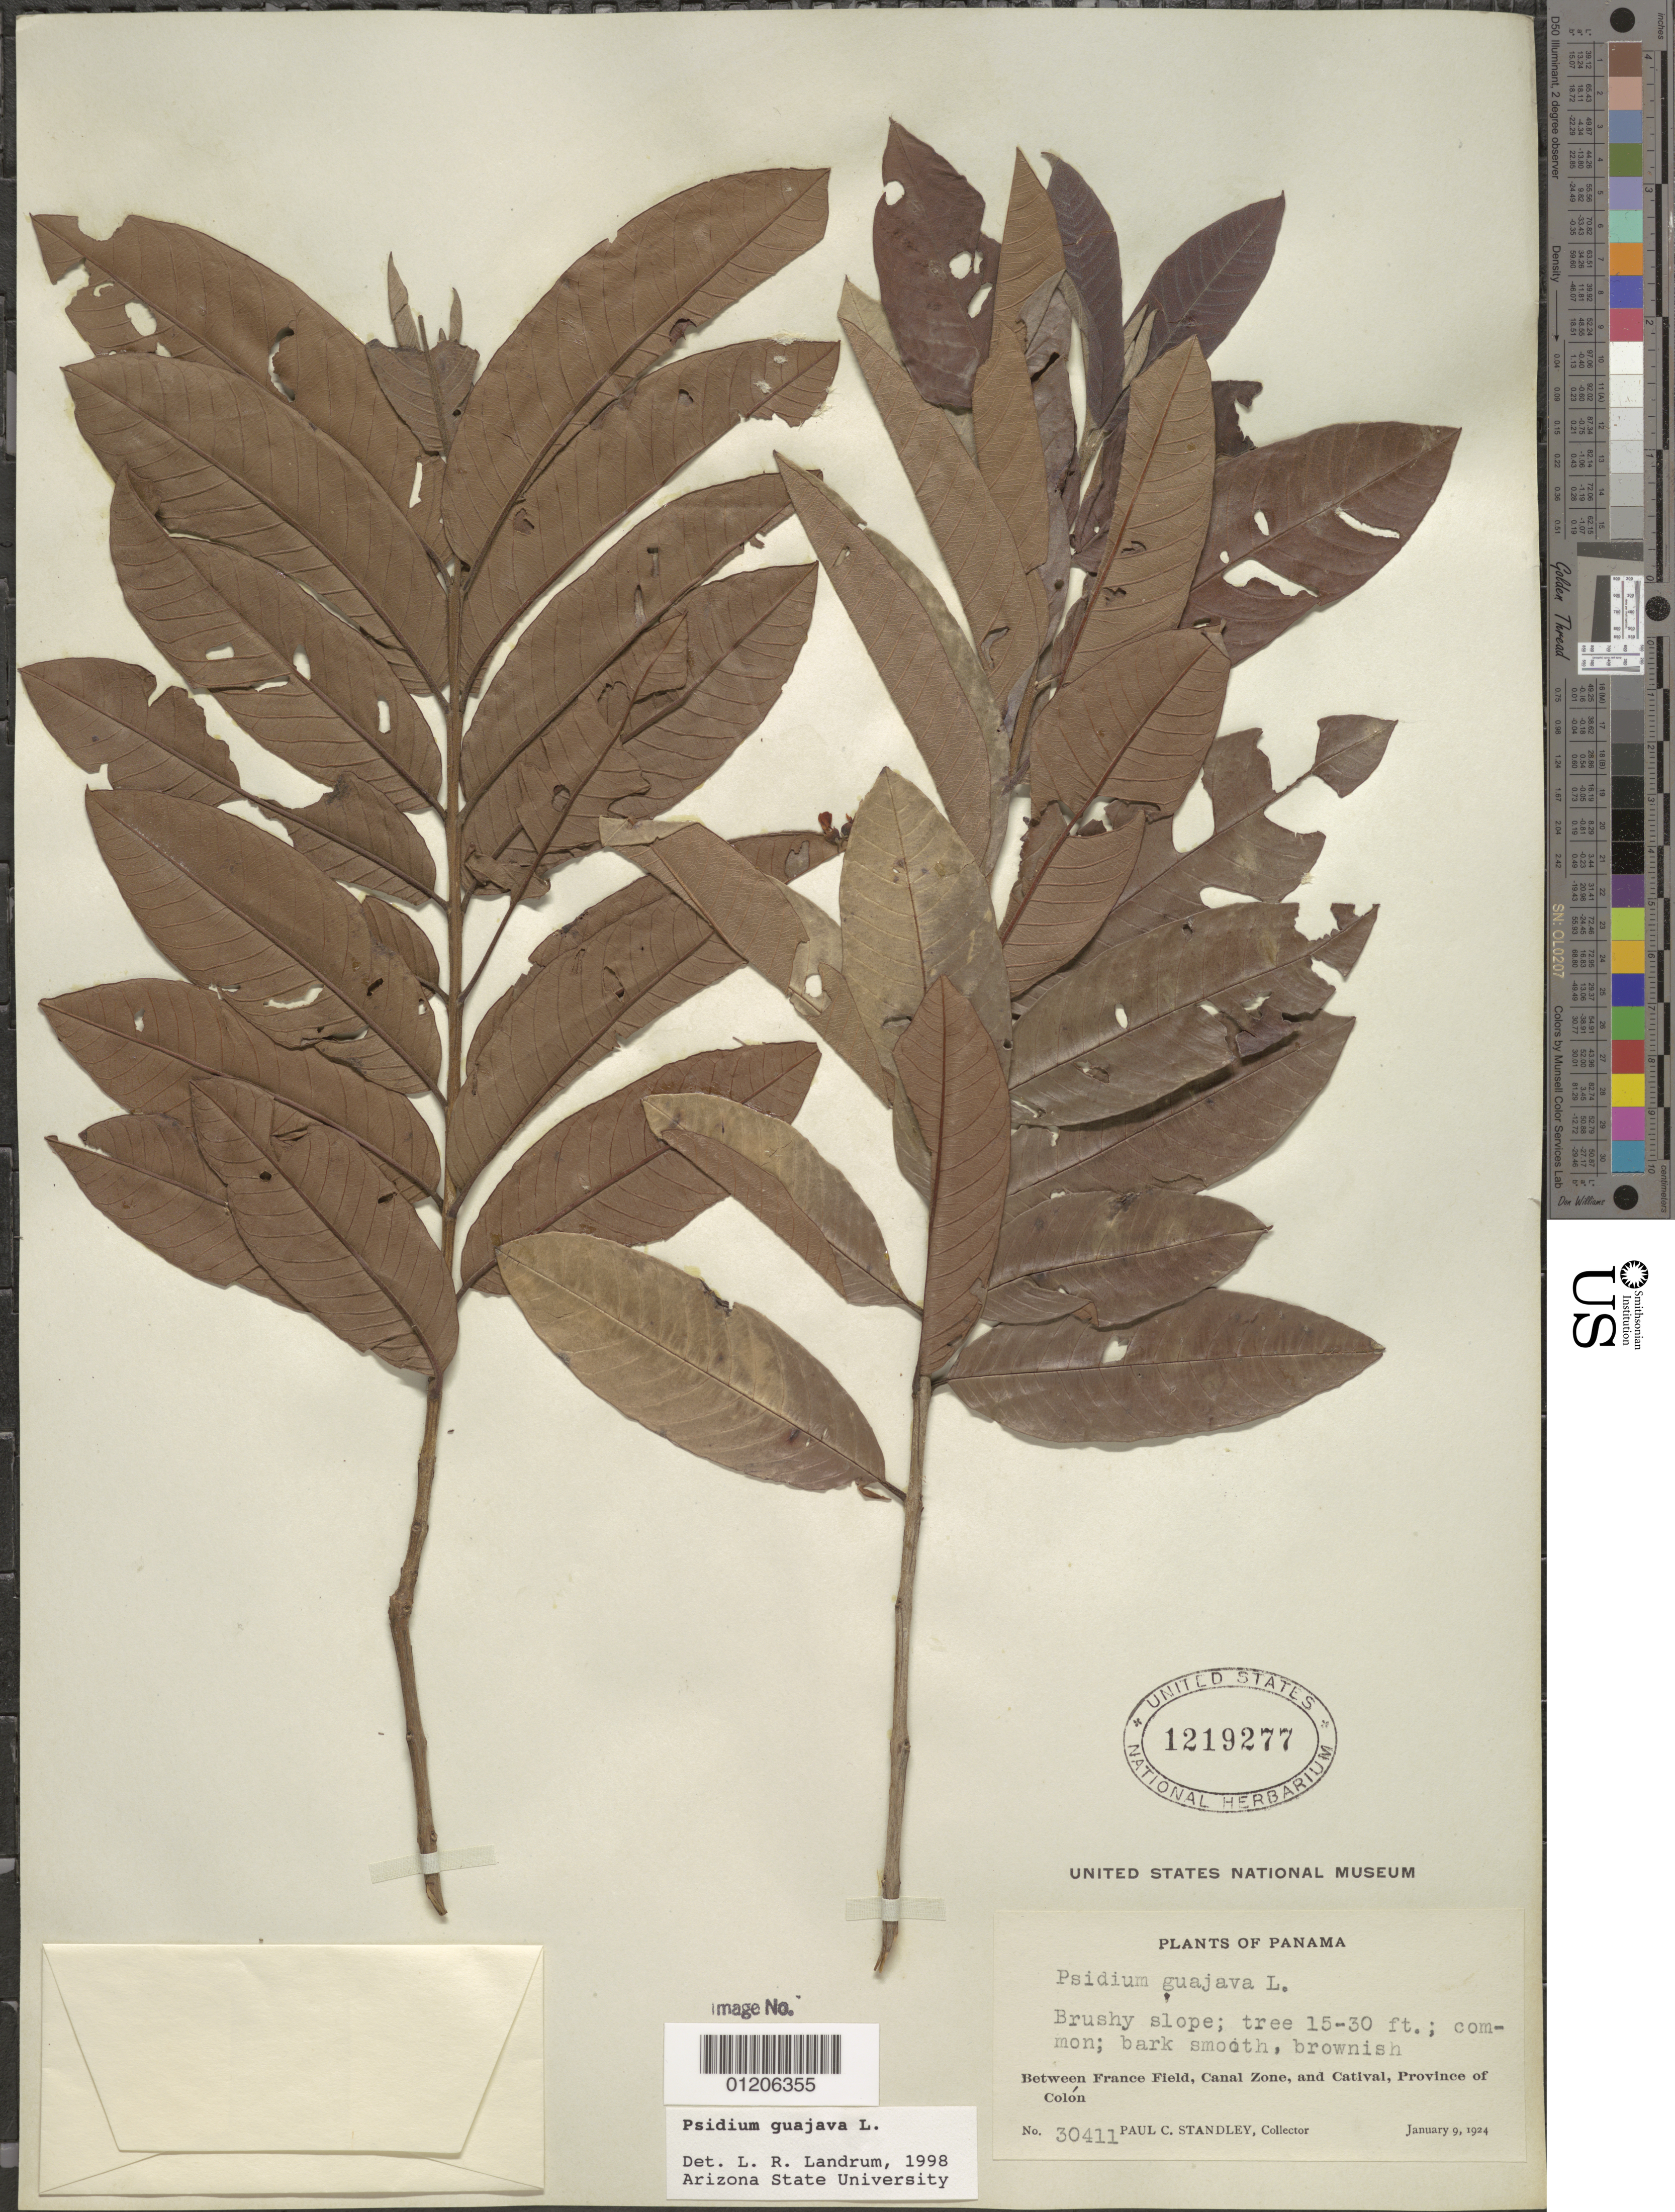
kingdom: Plantae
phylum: Tracheophyta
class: Magnoliopsida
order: Myrtales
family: Myrtaceae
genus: Psidium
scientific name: Psidium guajava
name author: L.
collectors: P. C. Standley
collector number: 30411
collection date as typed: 09 Jan 1924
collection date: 1924-01-09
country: Panama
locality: Between France Field, Canal Zone, and Catival, Province of Colón.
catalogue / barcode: US 1219277